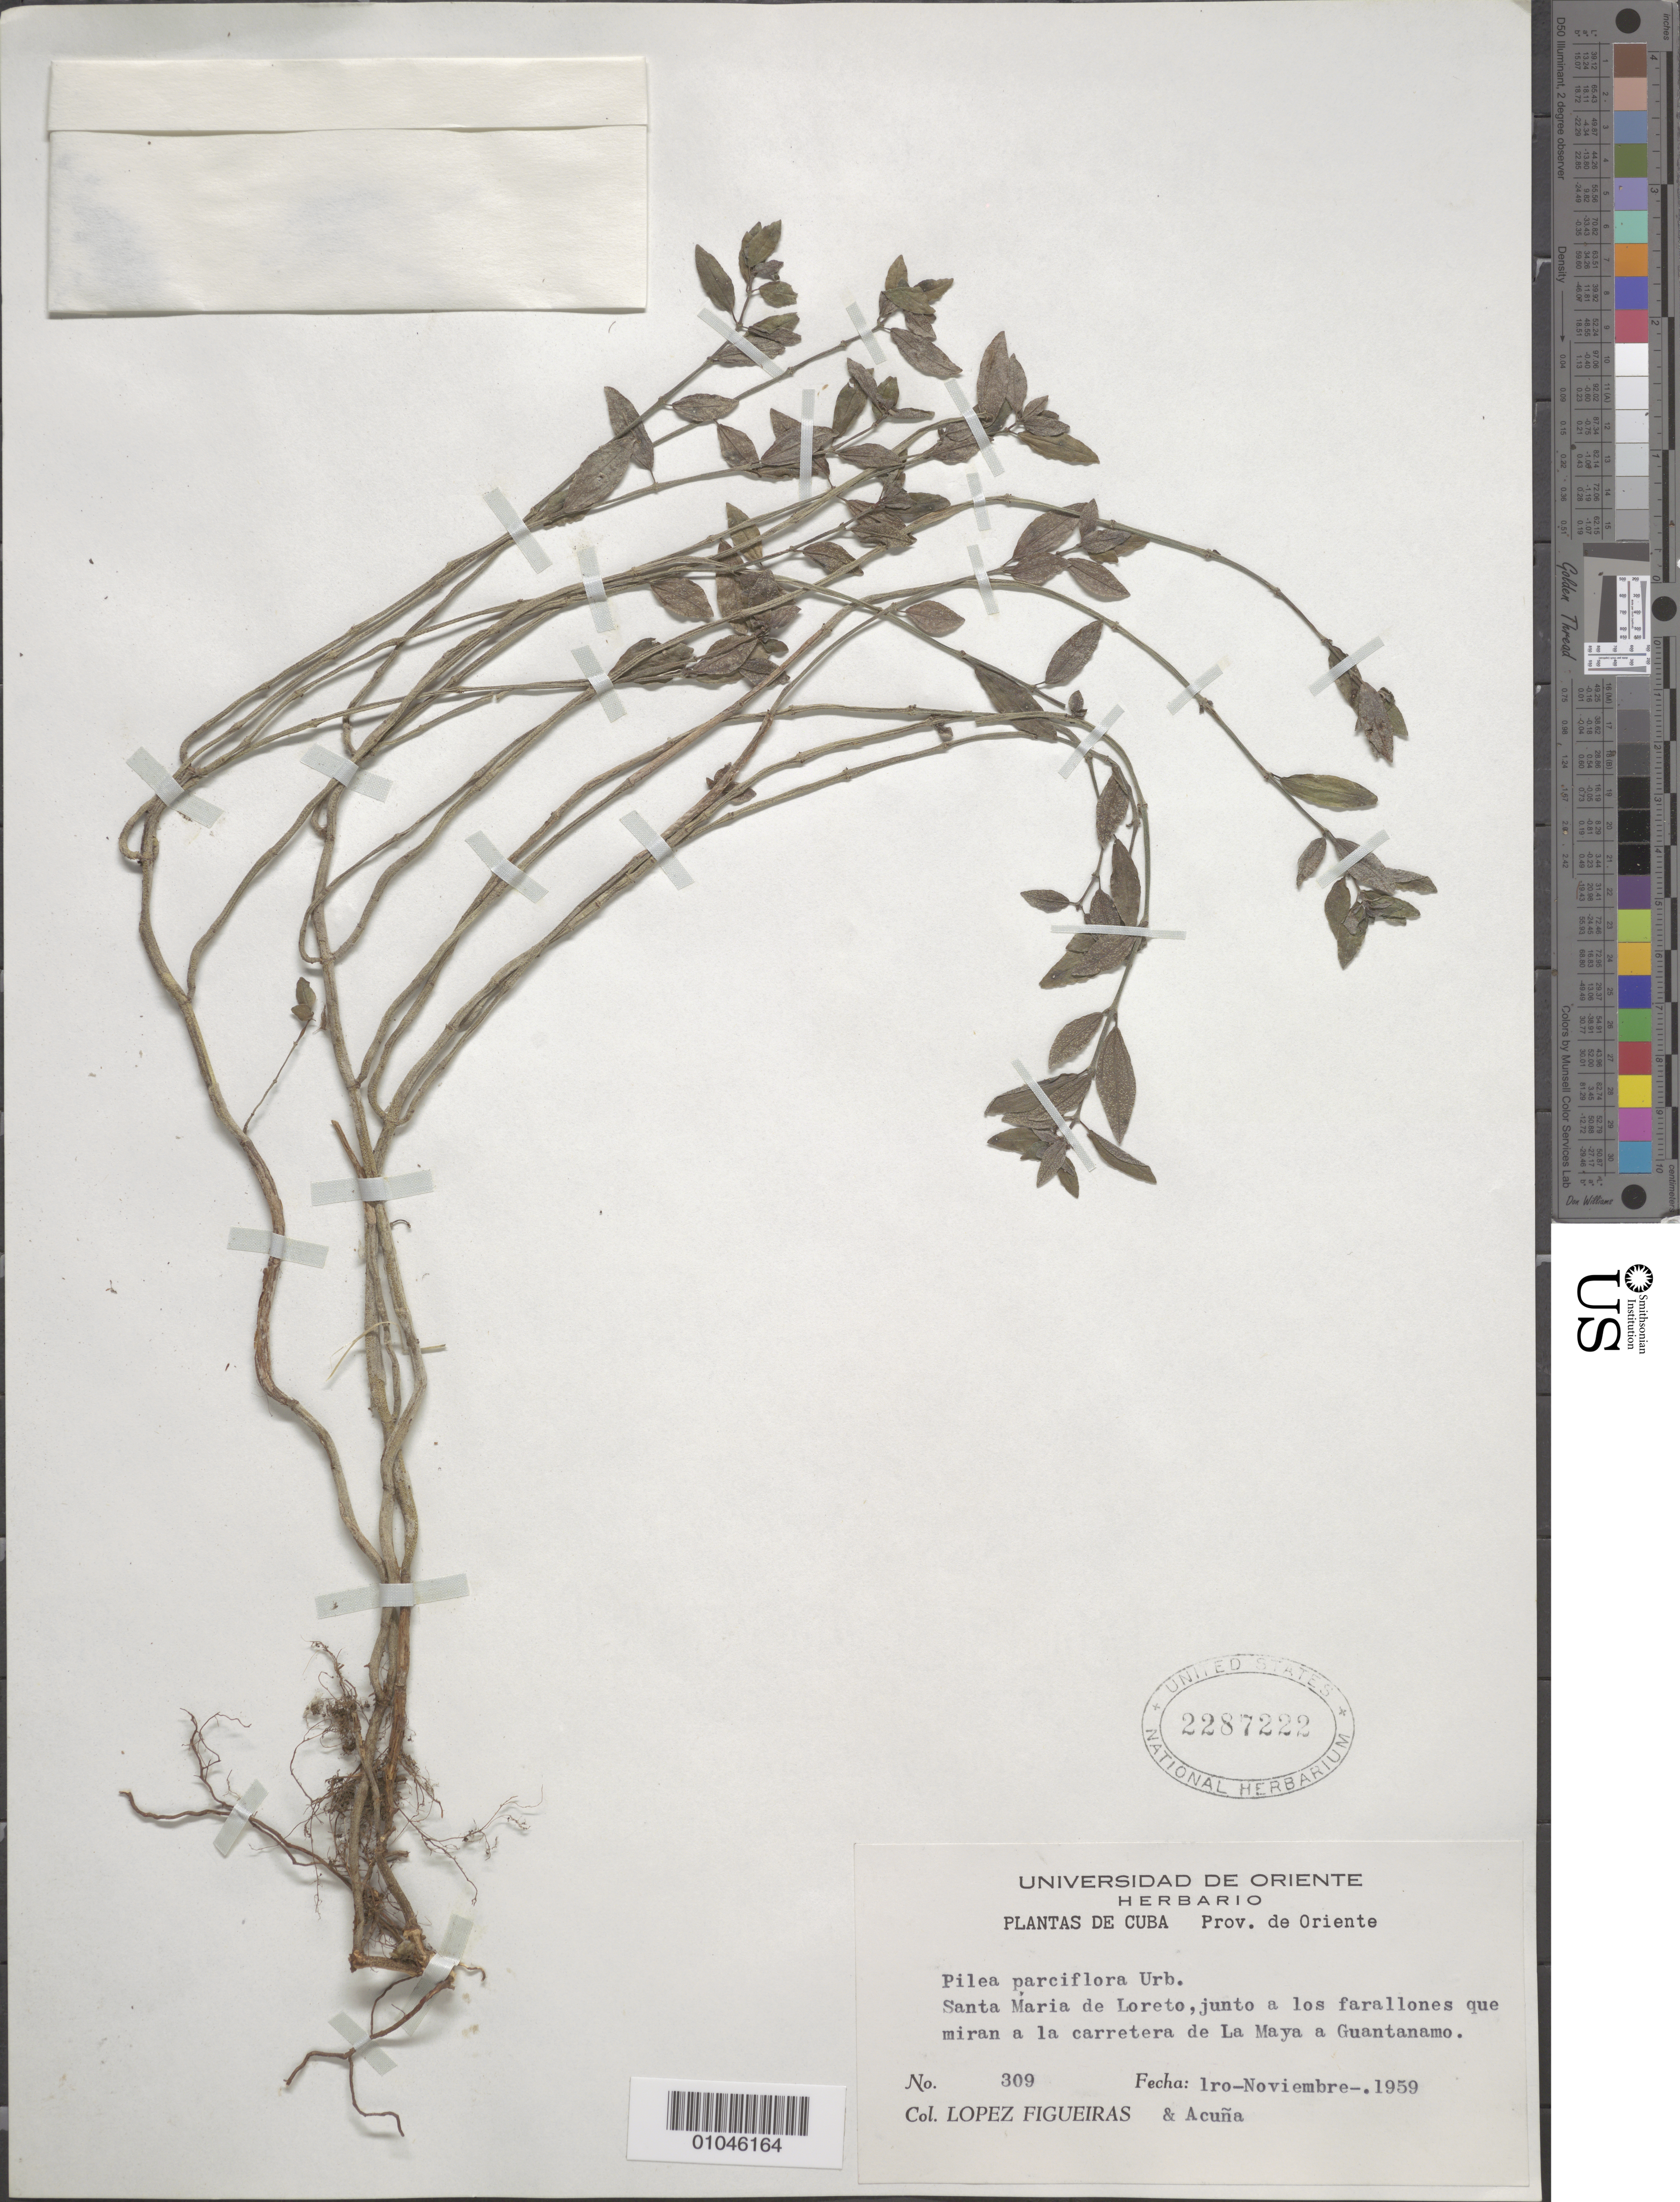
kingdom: Plantae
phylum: Tracheophyta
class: Magnoliopsida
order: Rosales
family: Urticaceae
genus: Pilea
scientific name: Pilea parciflora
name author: Urb.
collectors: M. López Figueiras & J. Acuña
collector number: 309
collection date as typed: Nov 1959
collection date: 1959-11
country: Cuba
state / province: Guantanamo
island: Cuba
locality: Santa Maria de Loreto, junto a los farallones que miran a la carretera de La maya a Guantánamo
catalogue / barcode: US 2287222